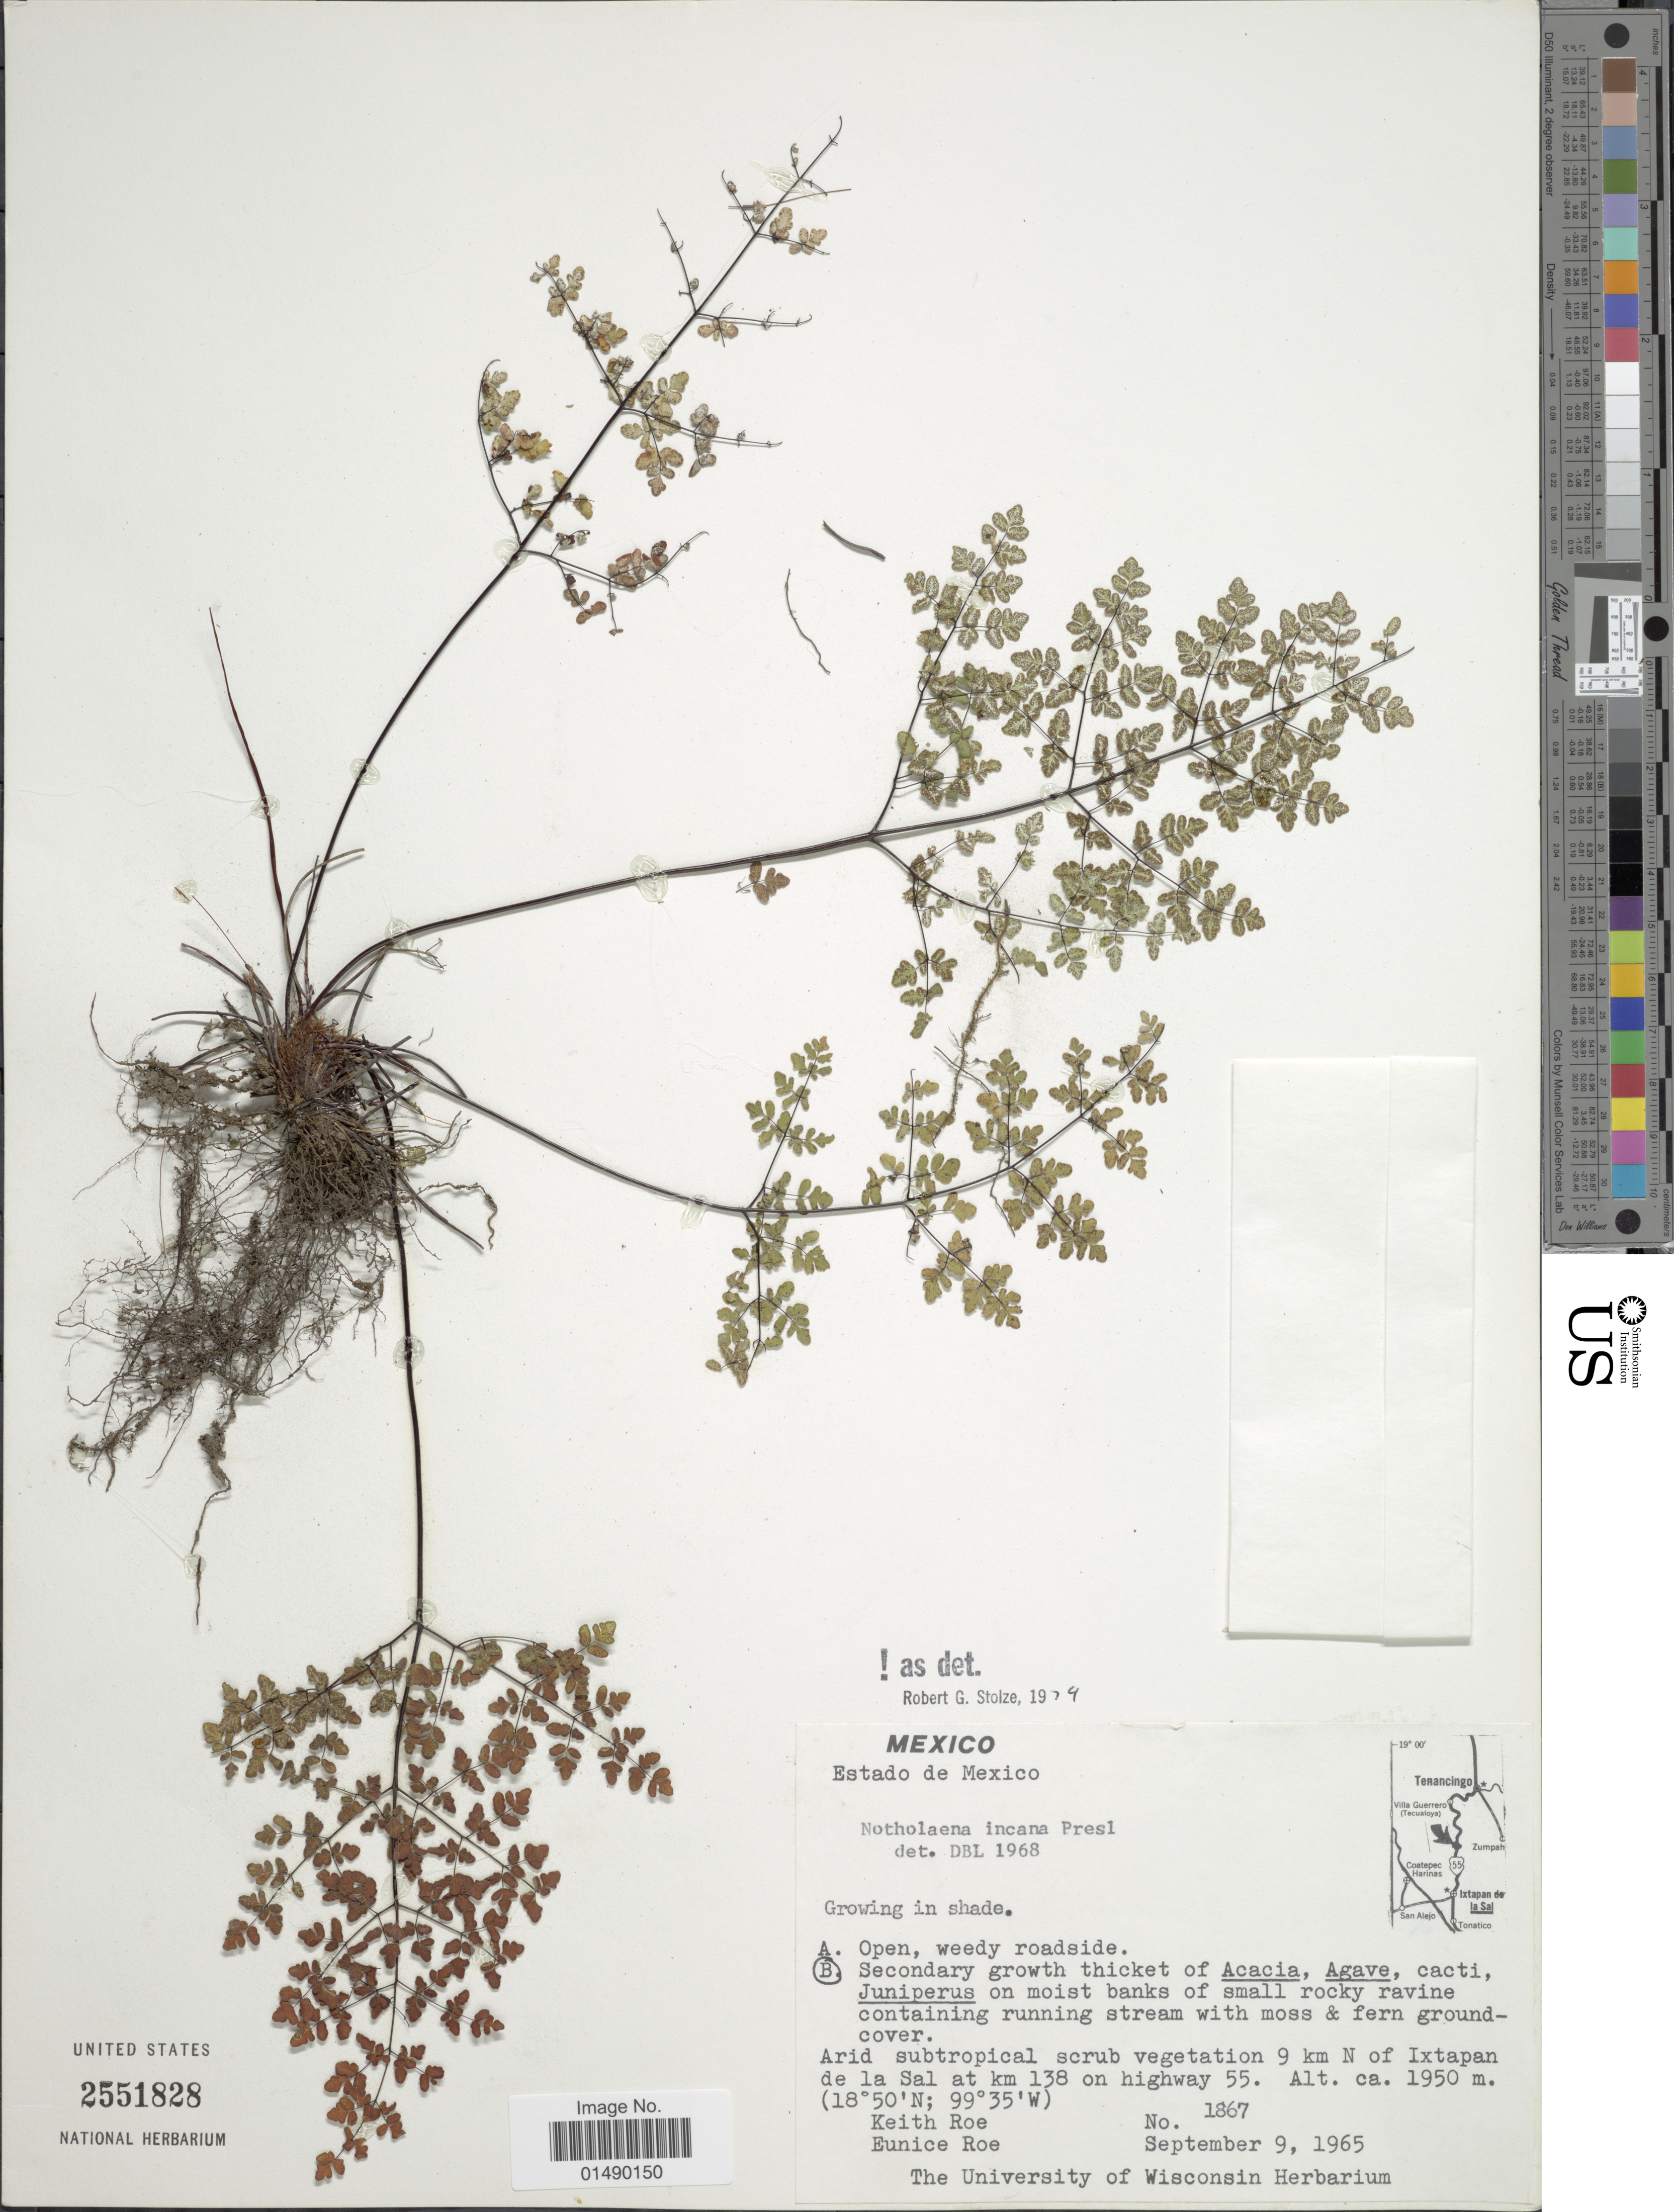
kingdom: Plantae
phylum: Tracheophyta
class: Polypodiopsida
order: Polypodiales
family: Pteridaceae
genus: Argyrochosma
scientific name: Argyrochosma incana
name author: (C. Presl) Windham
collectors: K. E. Roe & E. Roe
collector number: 1867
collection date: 1965-09-09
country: Mexico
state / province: México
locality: Estado de Mexico, 9 km N of Ixtapan de la Sal at km 138 on highway 55.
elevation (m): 1950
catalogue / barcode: US 2551828